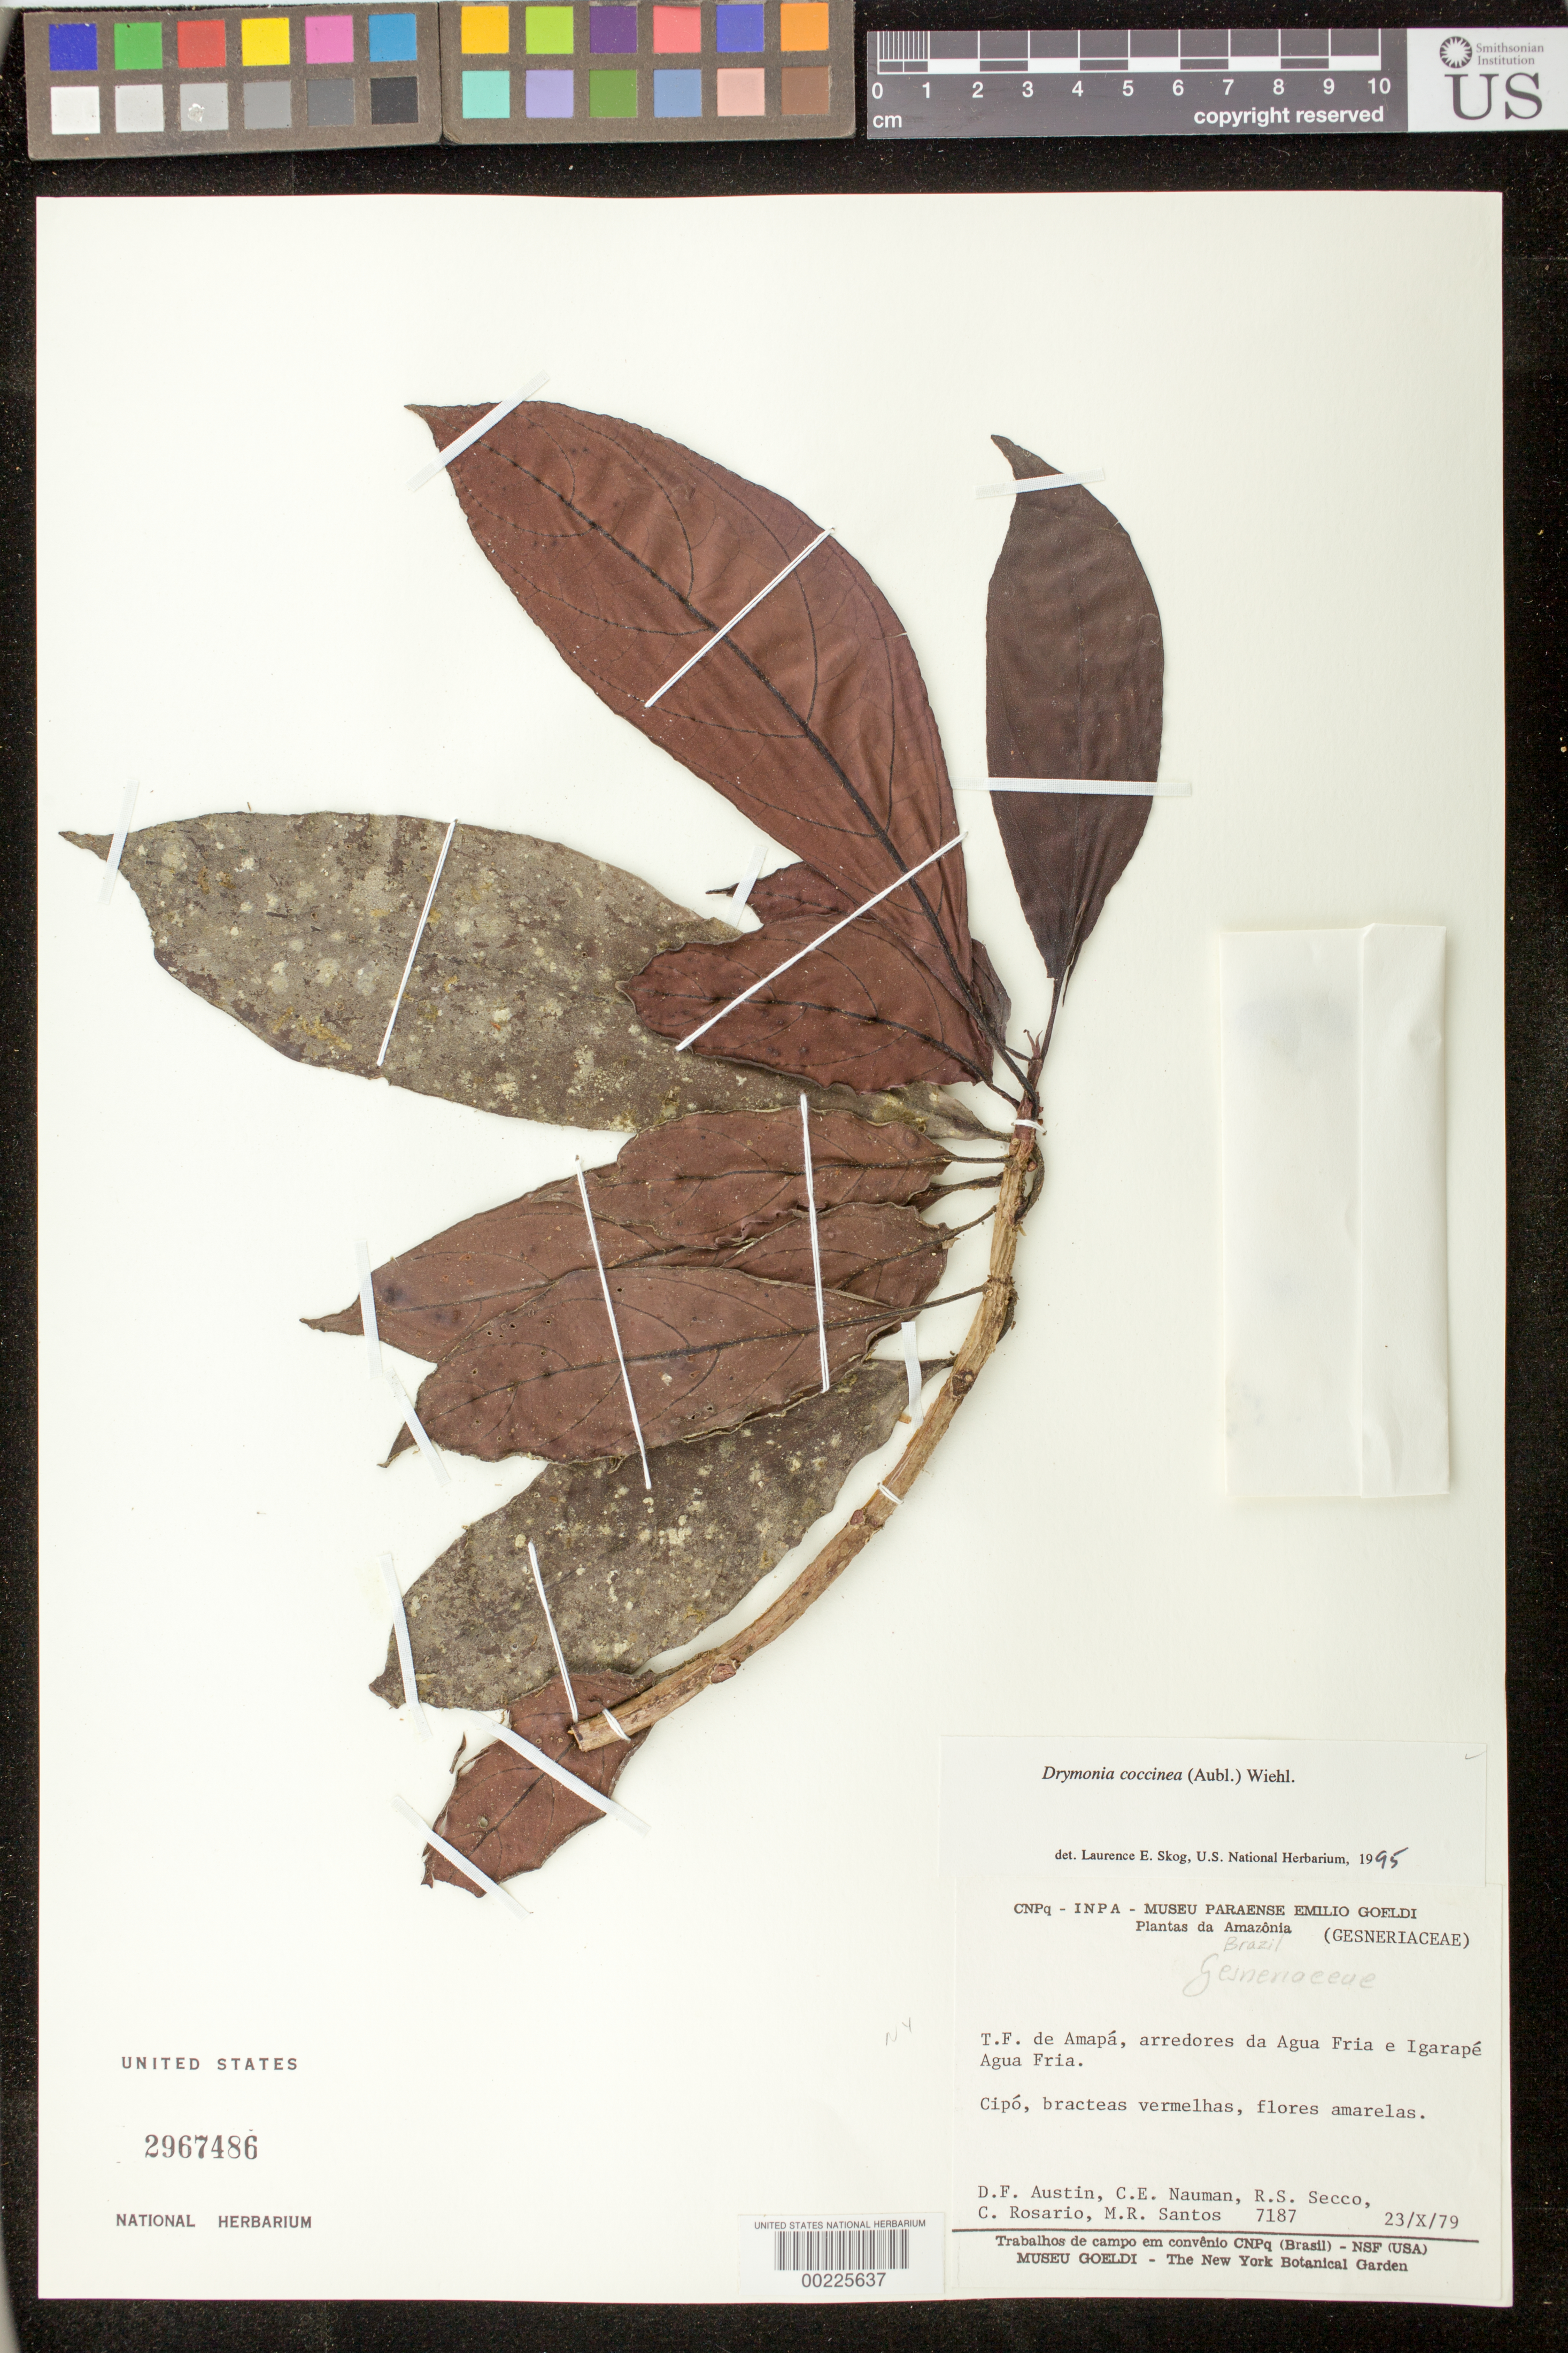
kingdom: Plantae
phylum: Tracheophyta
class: Magnoliopsida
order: Lamiales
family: Gesneriaceae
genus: Drymonia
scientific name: Drymonia coccinea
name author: (Aubl.) Wiehler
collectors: D. Austin, C. E. Nauman, R. S. Secco, C. S. Rosário & M. R. dos Santos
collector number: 7187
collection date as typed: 23 Oct 1979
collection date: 1979-10-23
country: Brazil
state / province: Amapá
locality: Vicinity of Agua Fria and Igarape Agua Fria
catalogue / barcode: US 2967486